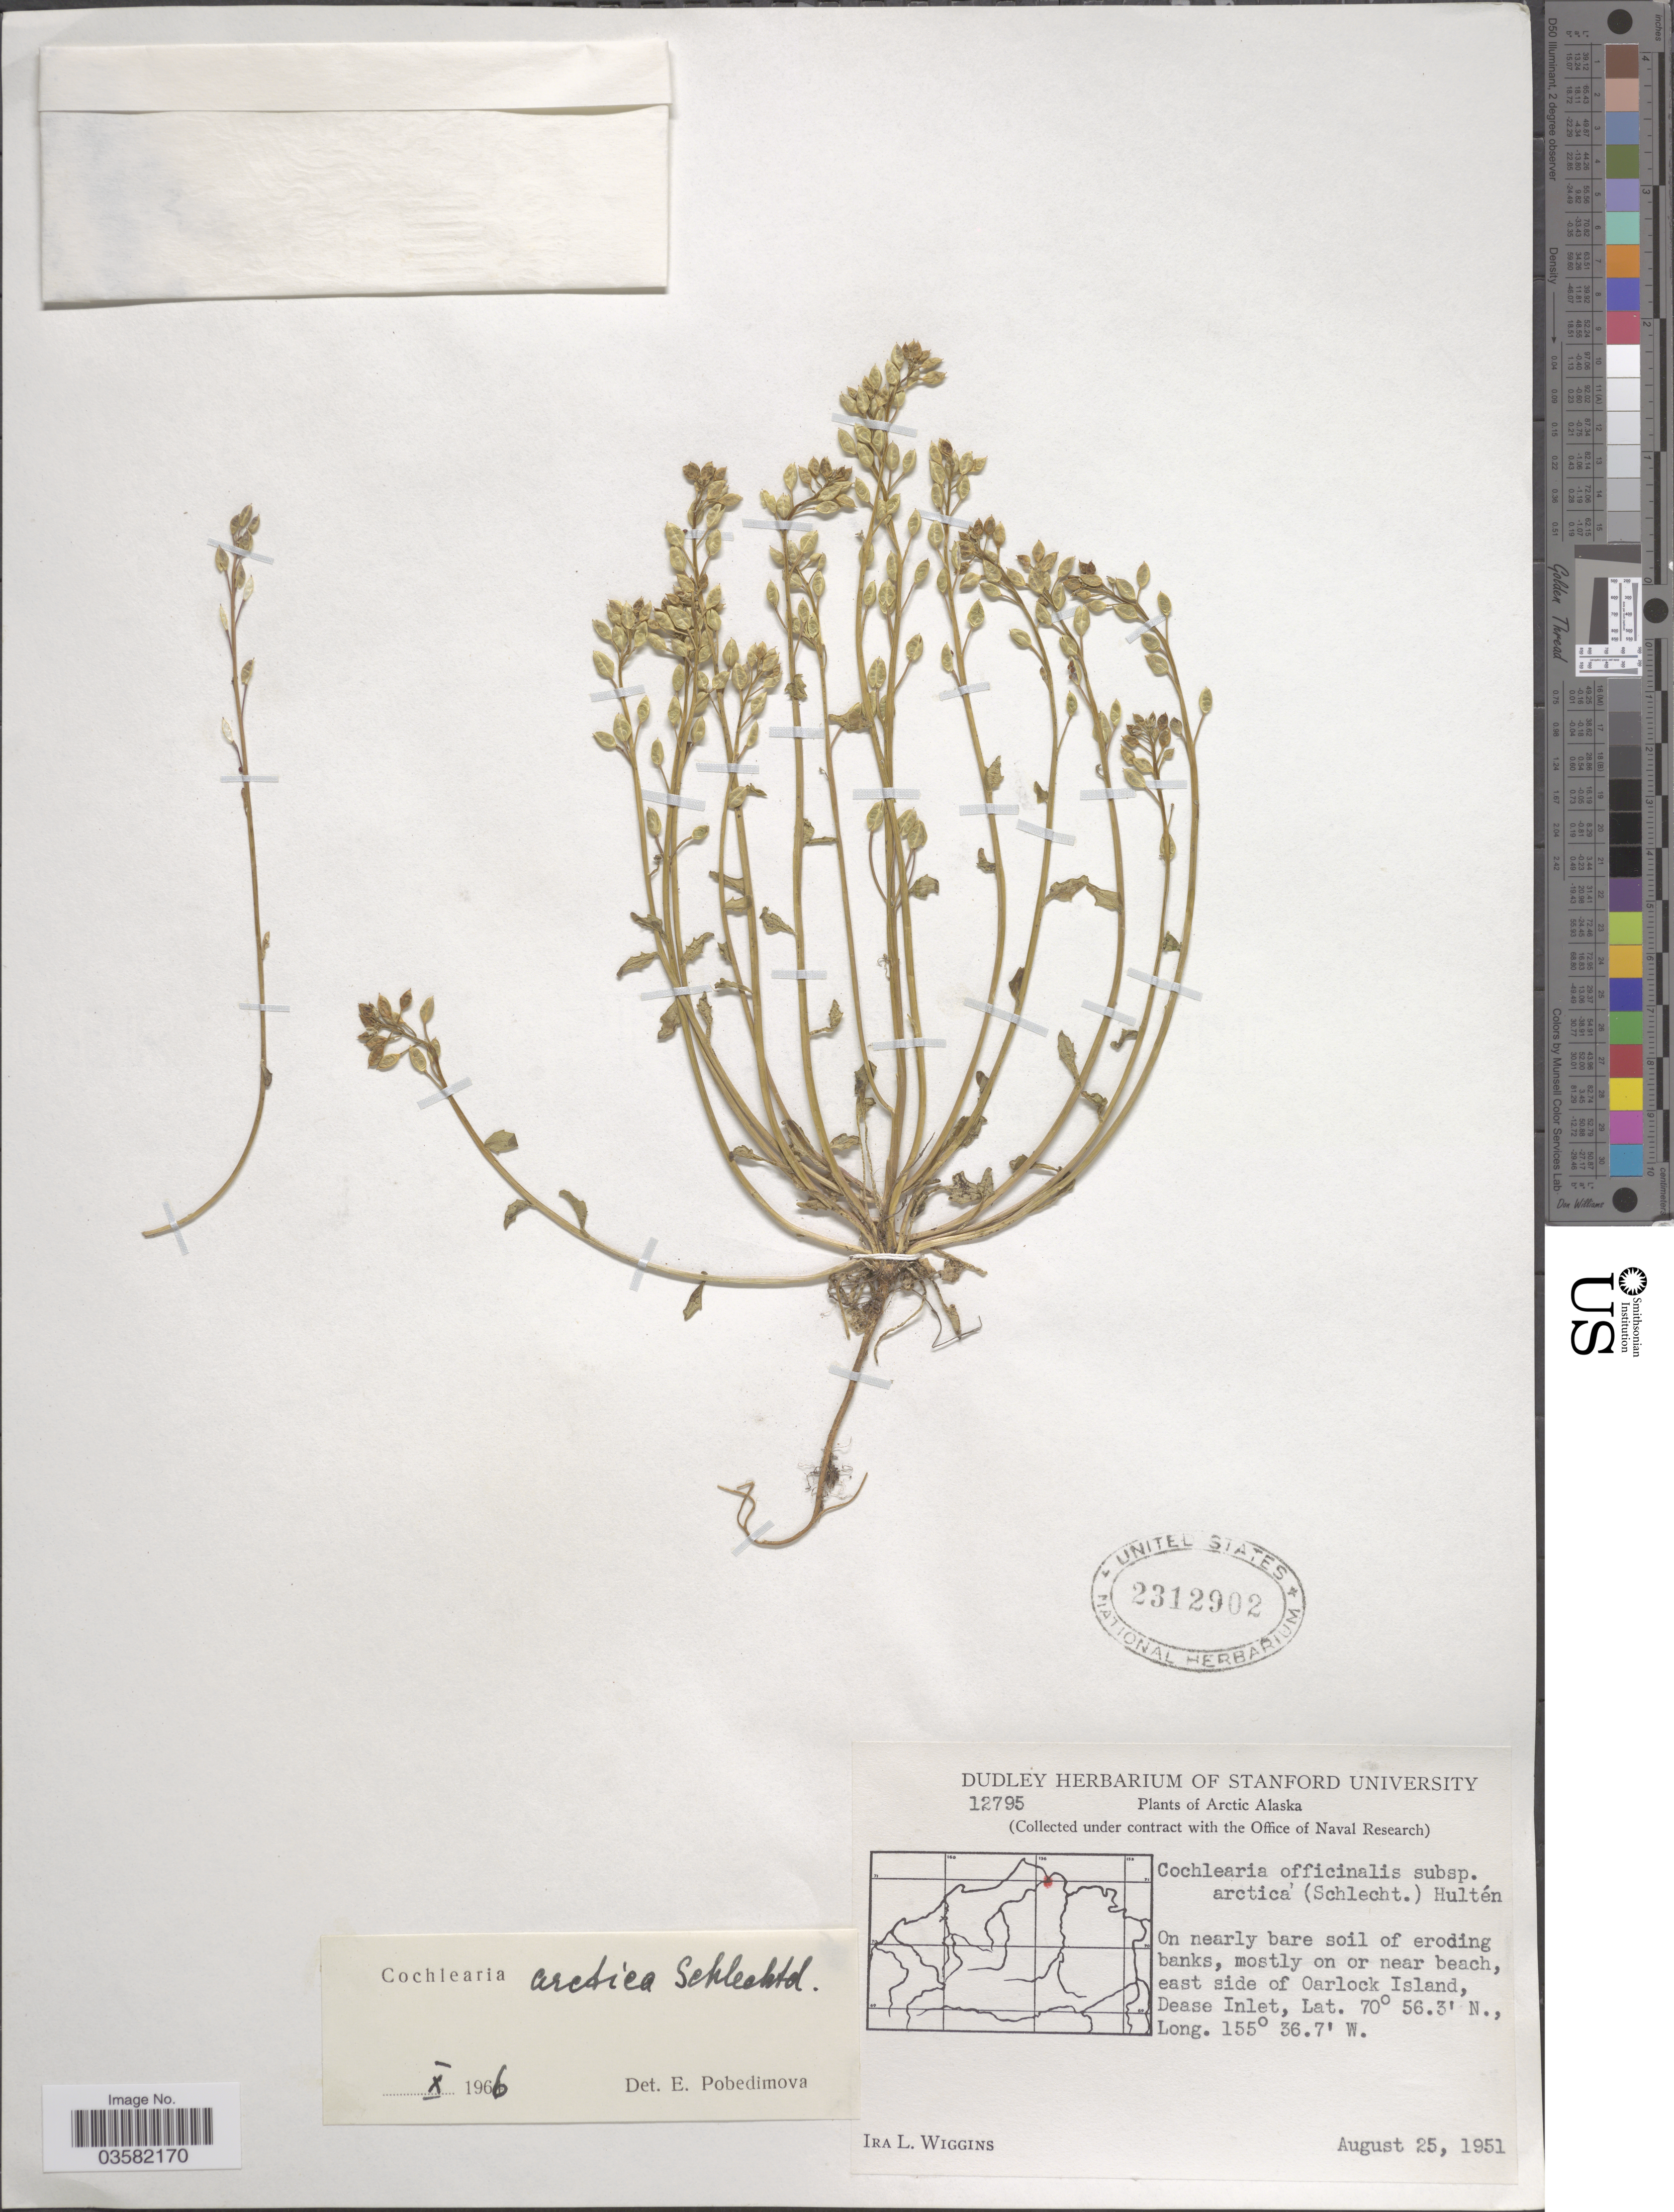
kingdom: Plantae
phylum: Tracheophyta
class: Magnoliopsida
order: Brassicales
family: Brassicaceae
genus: Cochlearia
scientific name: Cochlearia arctica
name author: Schltdl. ex DC.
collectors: I. L. Wiggins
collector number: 12795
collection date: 1951-08-25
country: United States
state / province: Alaska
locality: Arctic Alaska. On nearly bare soil of eroding banks, mostly on or near beach, east side of Oarlock Island, Dease Inlet.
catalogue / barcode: US 2312902